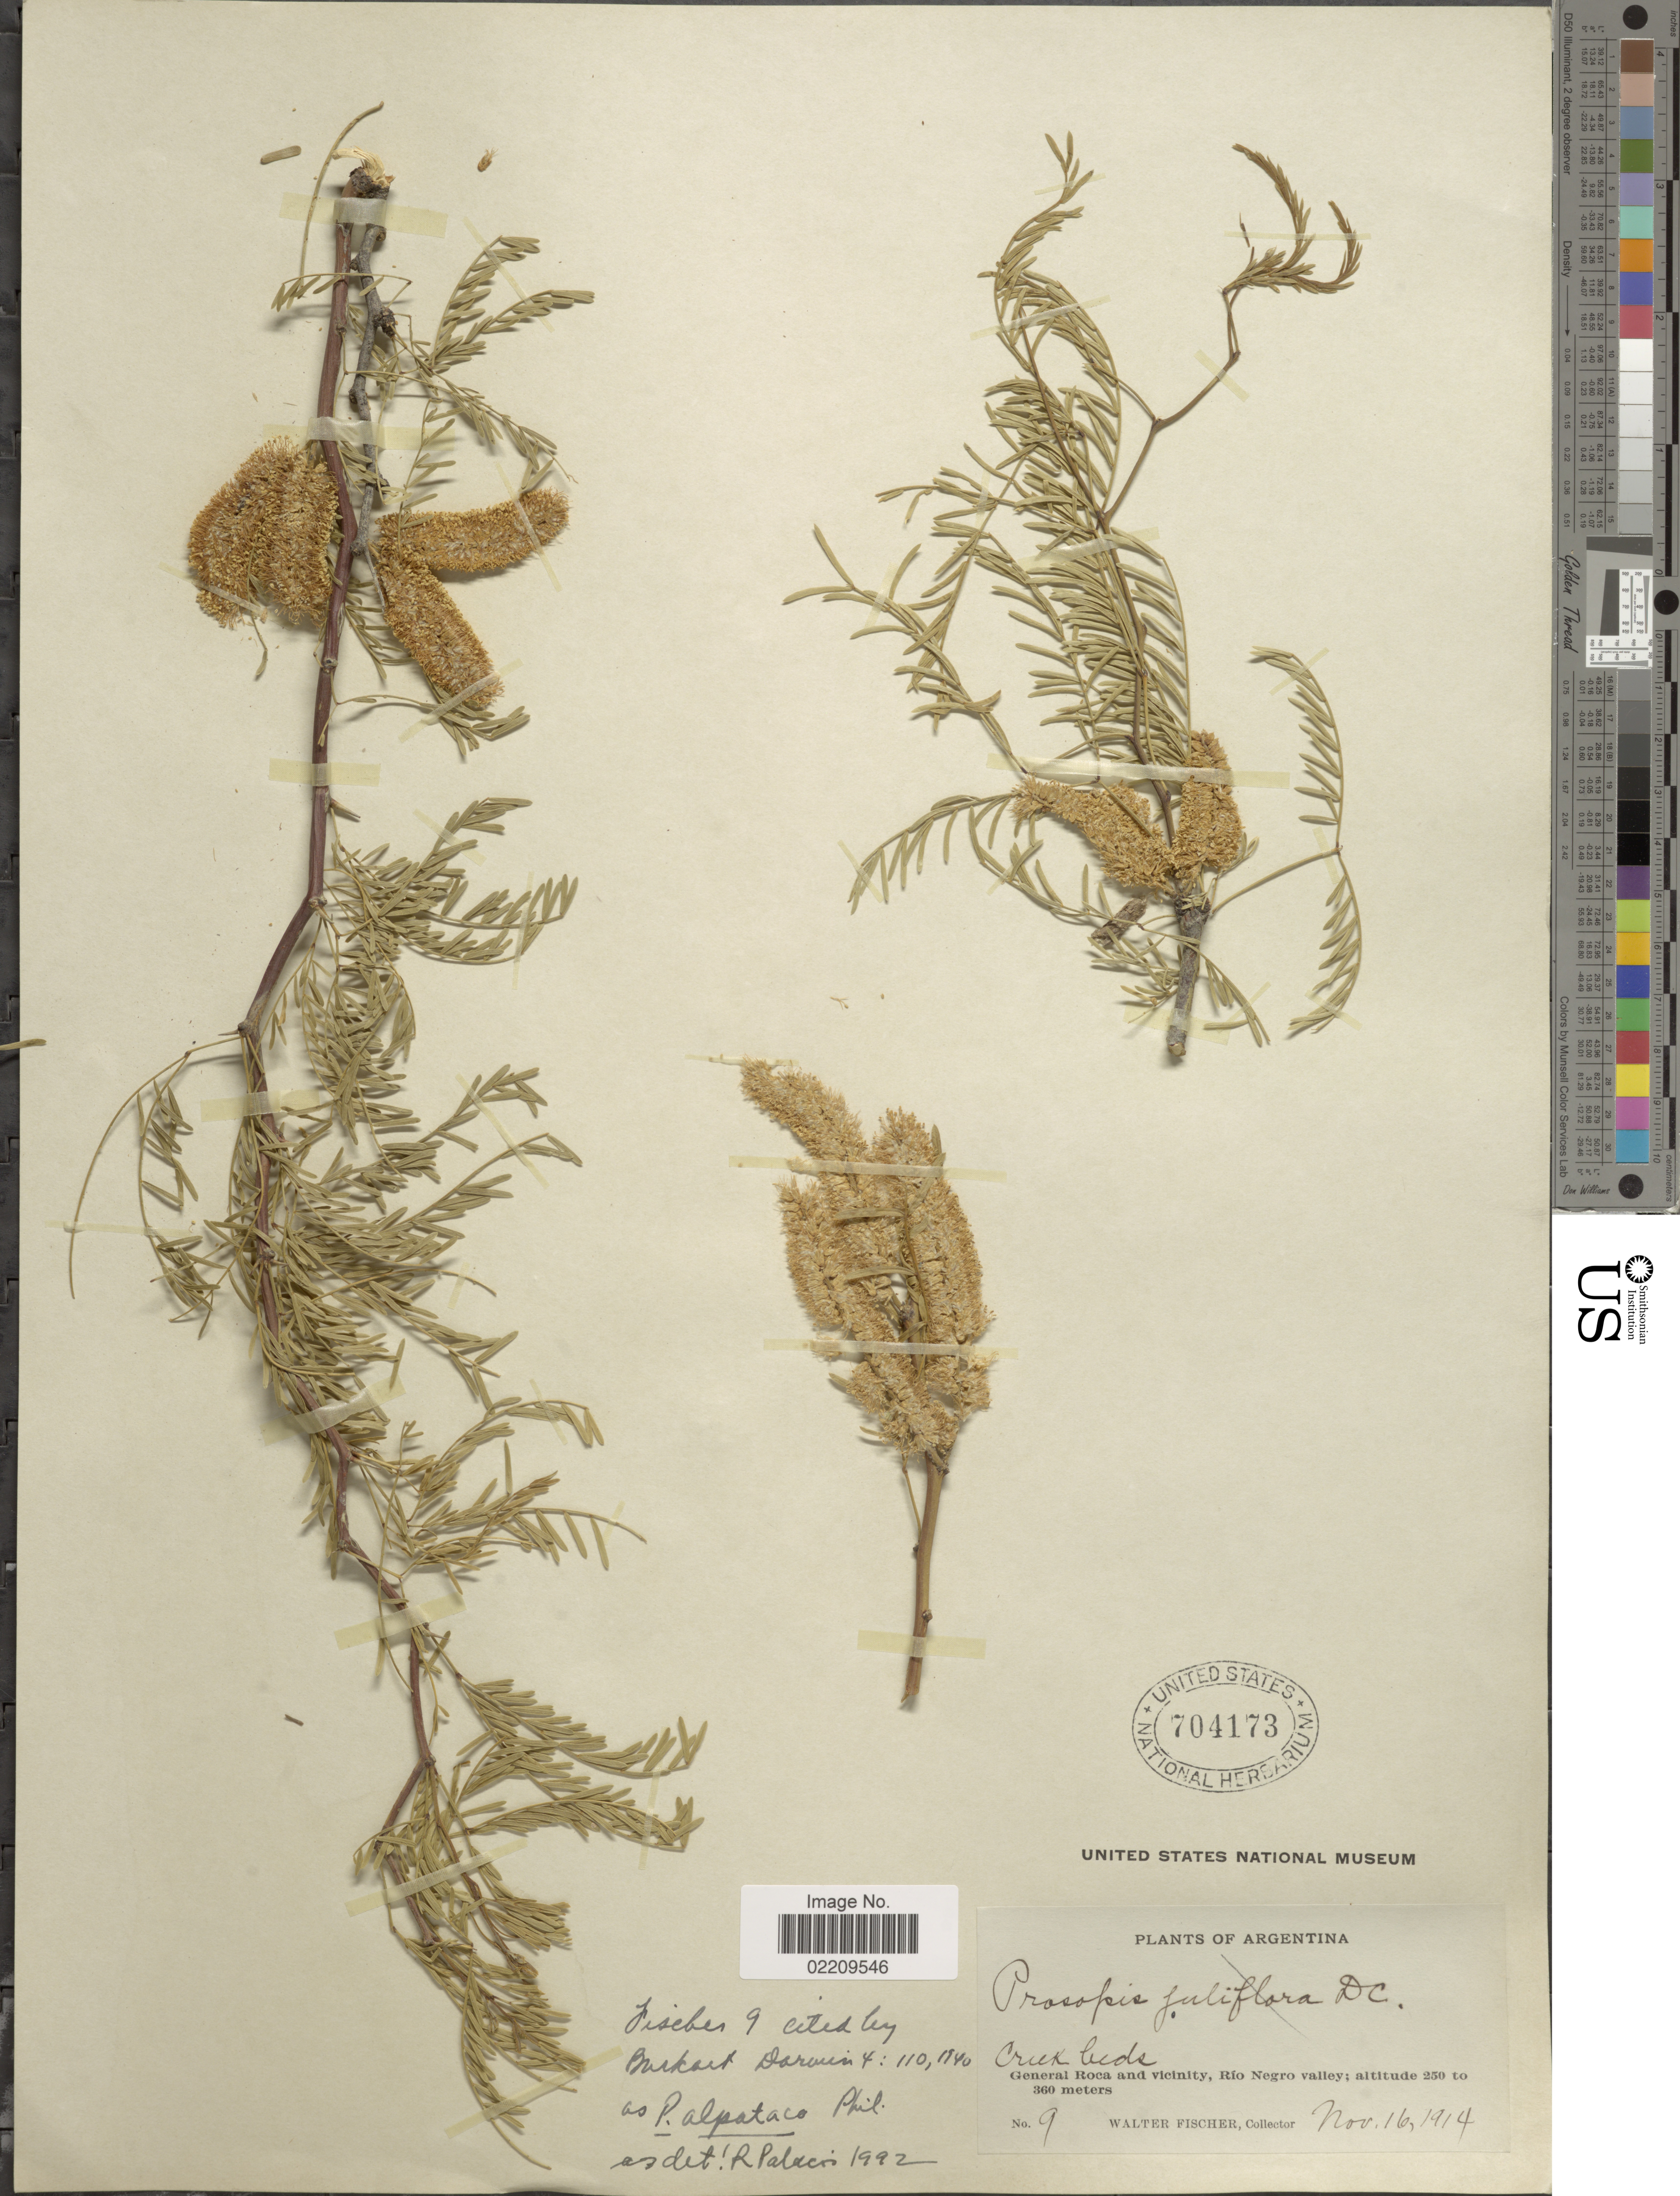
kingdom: Plantae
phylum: Tracheophyta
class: Magnoliopsida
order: Fabales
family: Fabaceae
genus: Neltuma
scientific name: Neltuma alpataco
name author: (Phil.) C. E. Hughes & G.P. Lewis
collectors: W. Fischer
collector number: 9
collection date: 1914-11-16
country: Argentina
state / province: Rio Negro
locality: General roca and vicinity, Rio Negro valley. Creek beds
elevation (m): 250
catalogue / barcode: US 704173